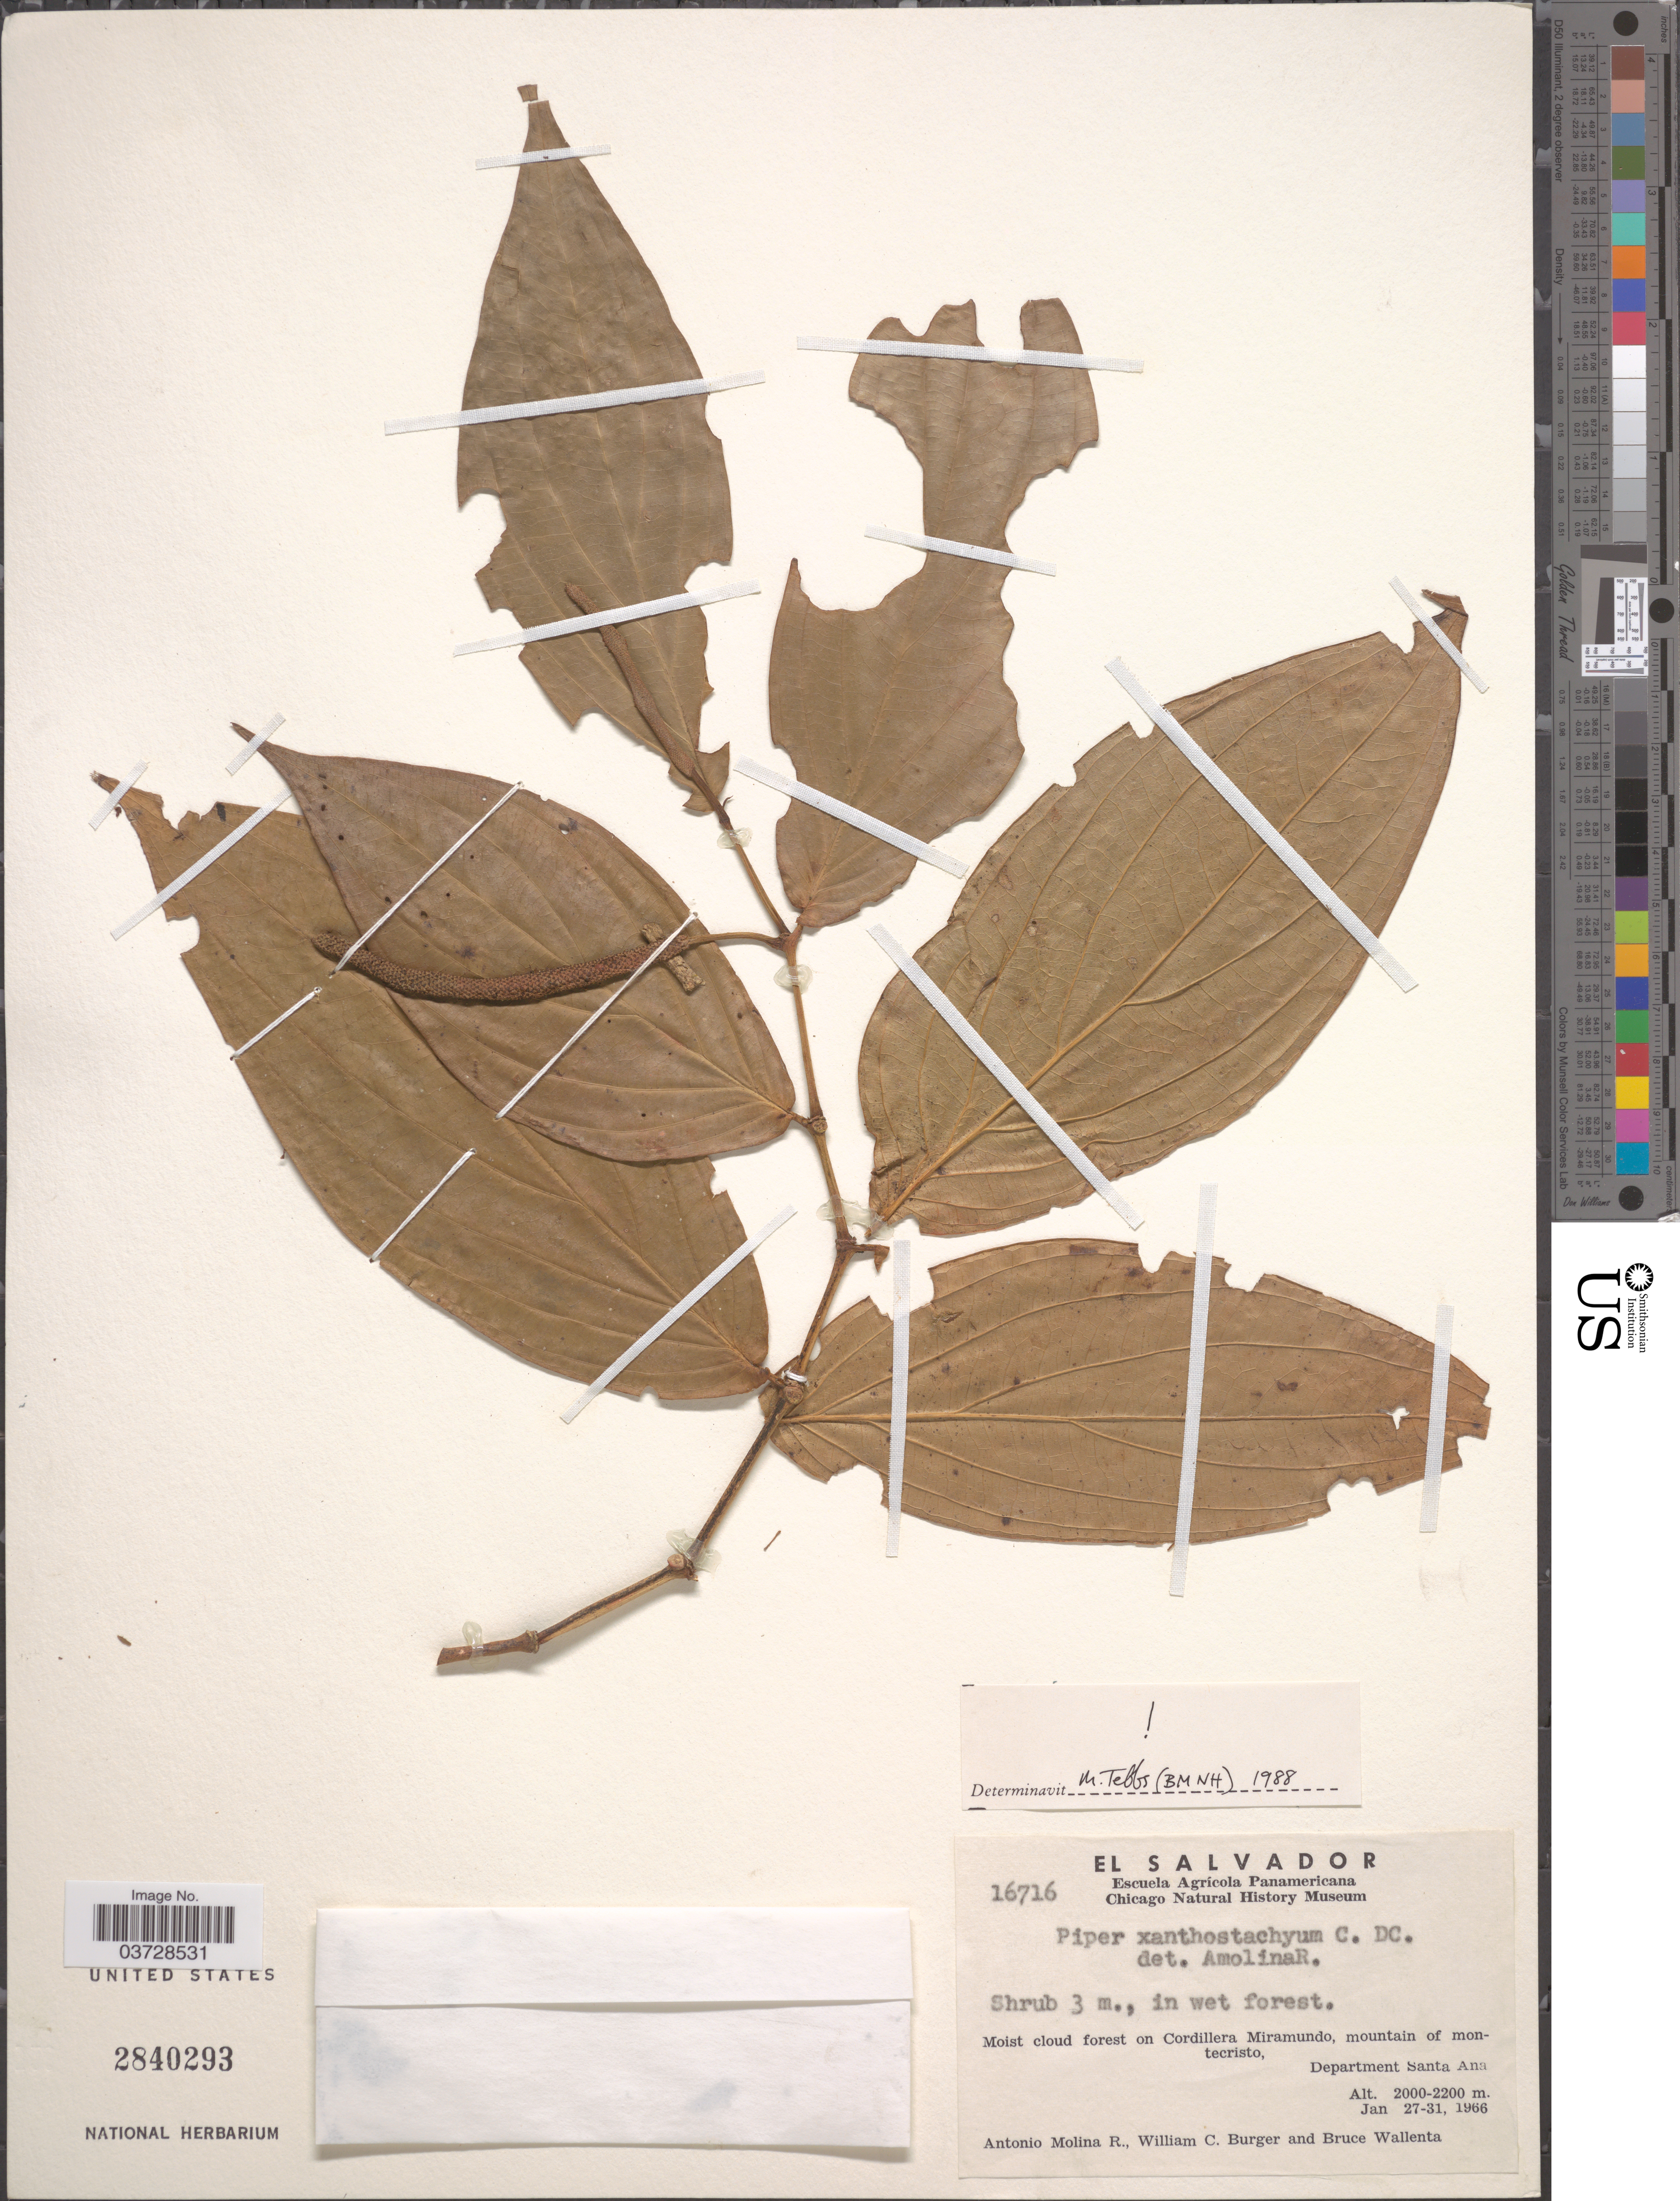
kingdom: Plantae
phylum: Tracheophyta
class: Magnoliopsida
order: Piperales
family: Piperaceae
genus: Piper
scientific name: Piper xanthostachyum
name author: C. DC. in Pittier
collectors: A. Molina R., W. Burger & B. Wallenta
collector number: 16716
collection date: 1966-01-27/1966-01-31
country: El Salvador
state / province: Santa Ana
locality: On Cordillera Miramundo, mountain of montecristo, Department Santa Ana.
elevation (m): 2000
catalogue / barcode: US 2840293